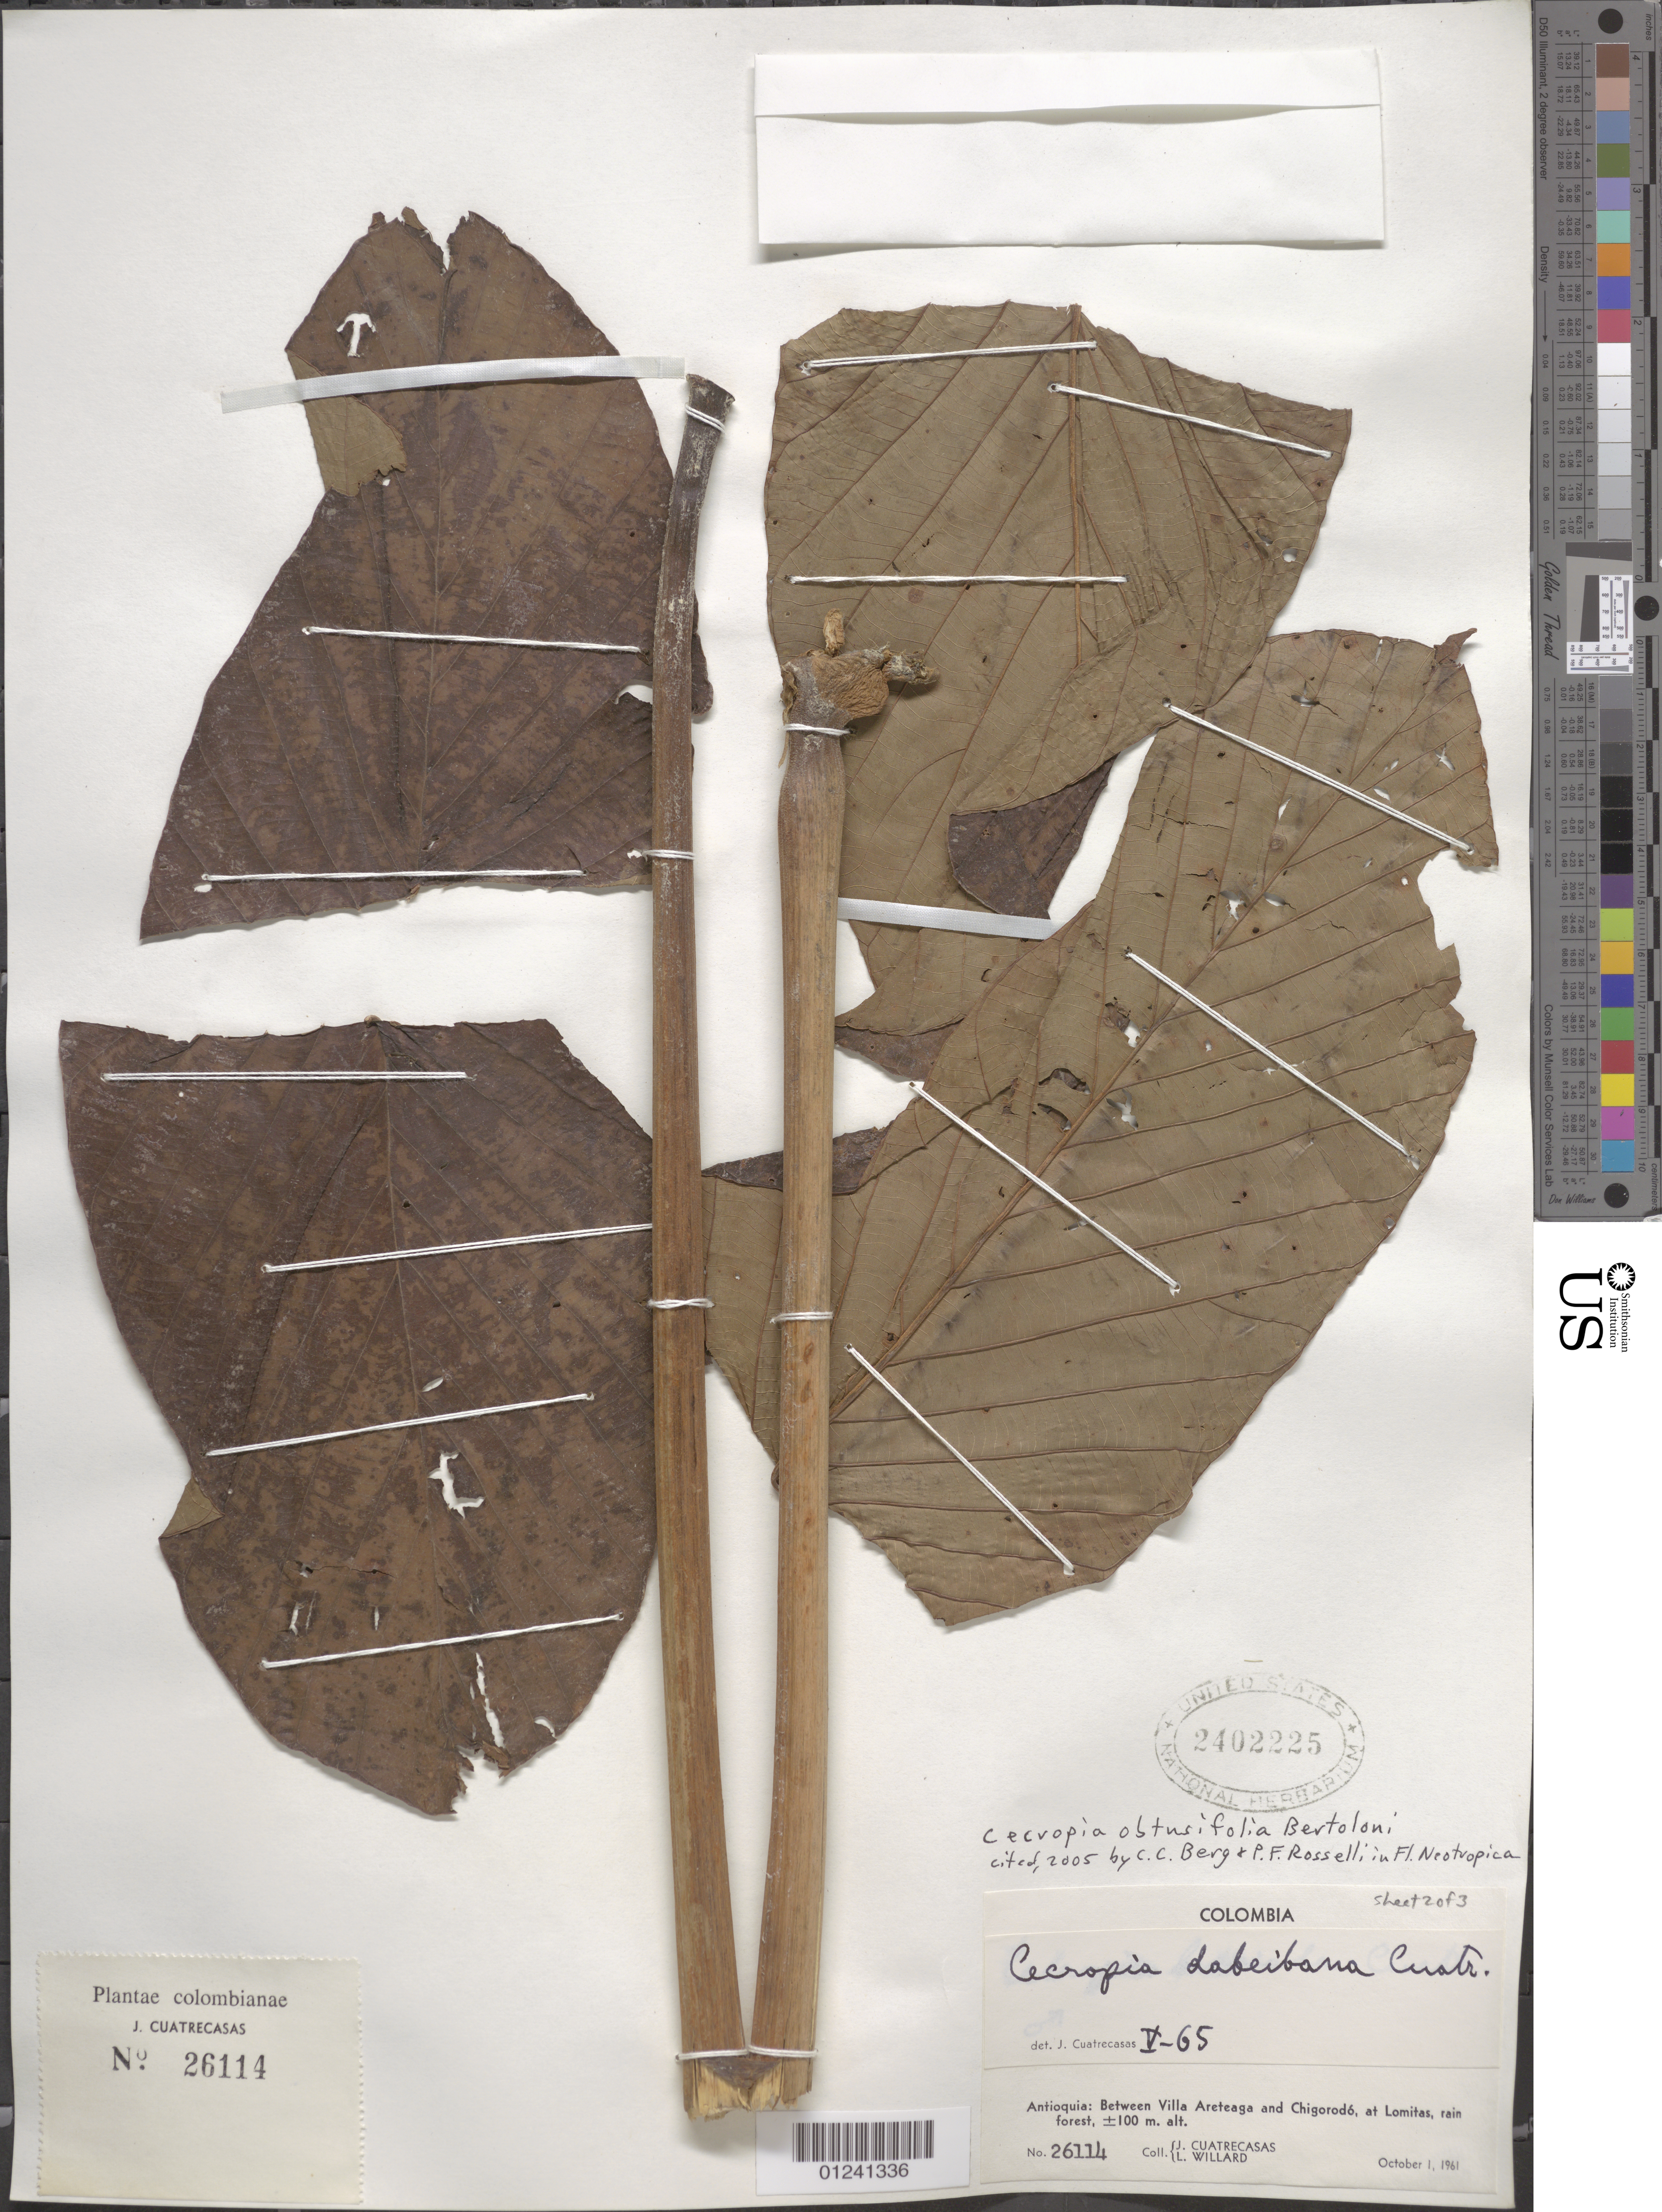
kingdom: Plantae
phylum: Tracheophyta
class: Magnoliopsida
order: Rosales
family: Urticaceae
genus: Cecropia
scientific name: Cecropia obtusifolia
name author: Bertol.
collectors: J. Cuatrecasas & L. Willard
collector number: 26114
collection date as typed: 1 Oct 1961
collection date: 1961-10-01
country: Colombia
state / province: Antioquia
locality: between Villa Arteaga and Chigorodó, at Lomitas, rain forest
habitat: rain forest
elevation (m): -100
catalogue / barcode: US 2402225